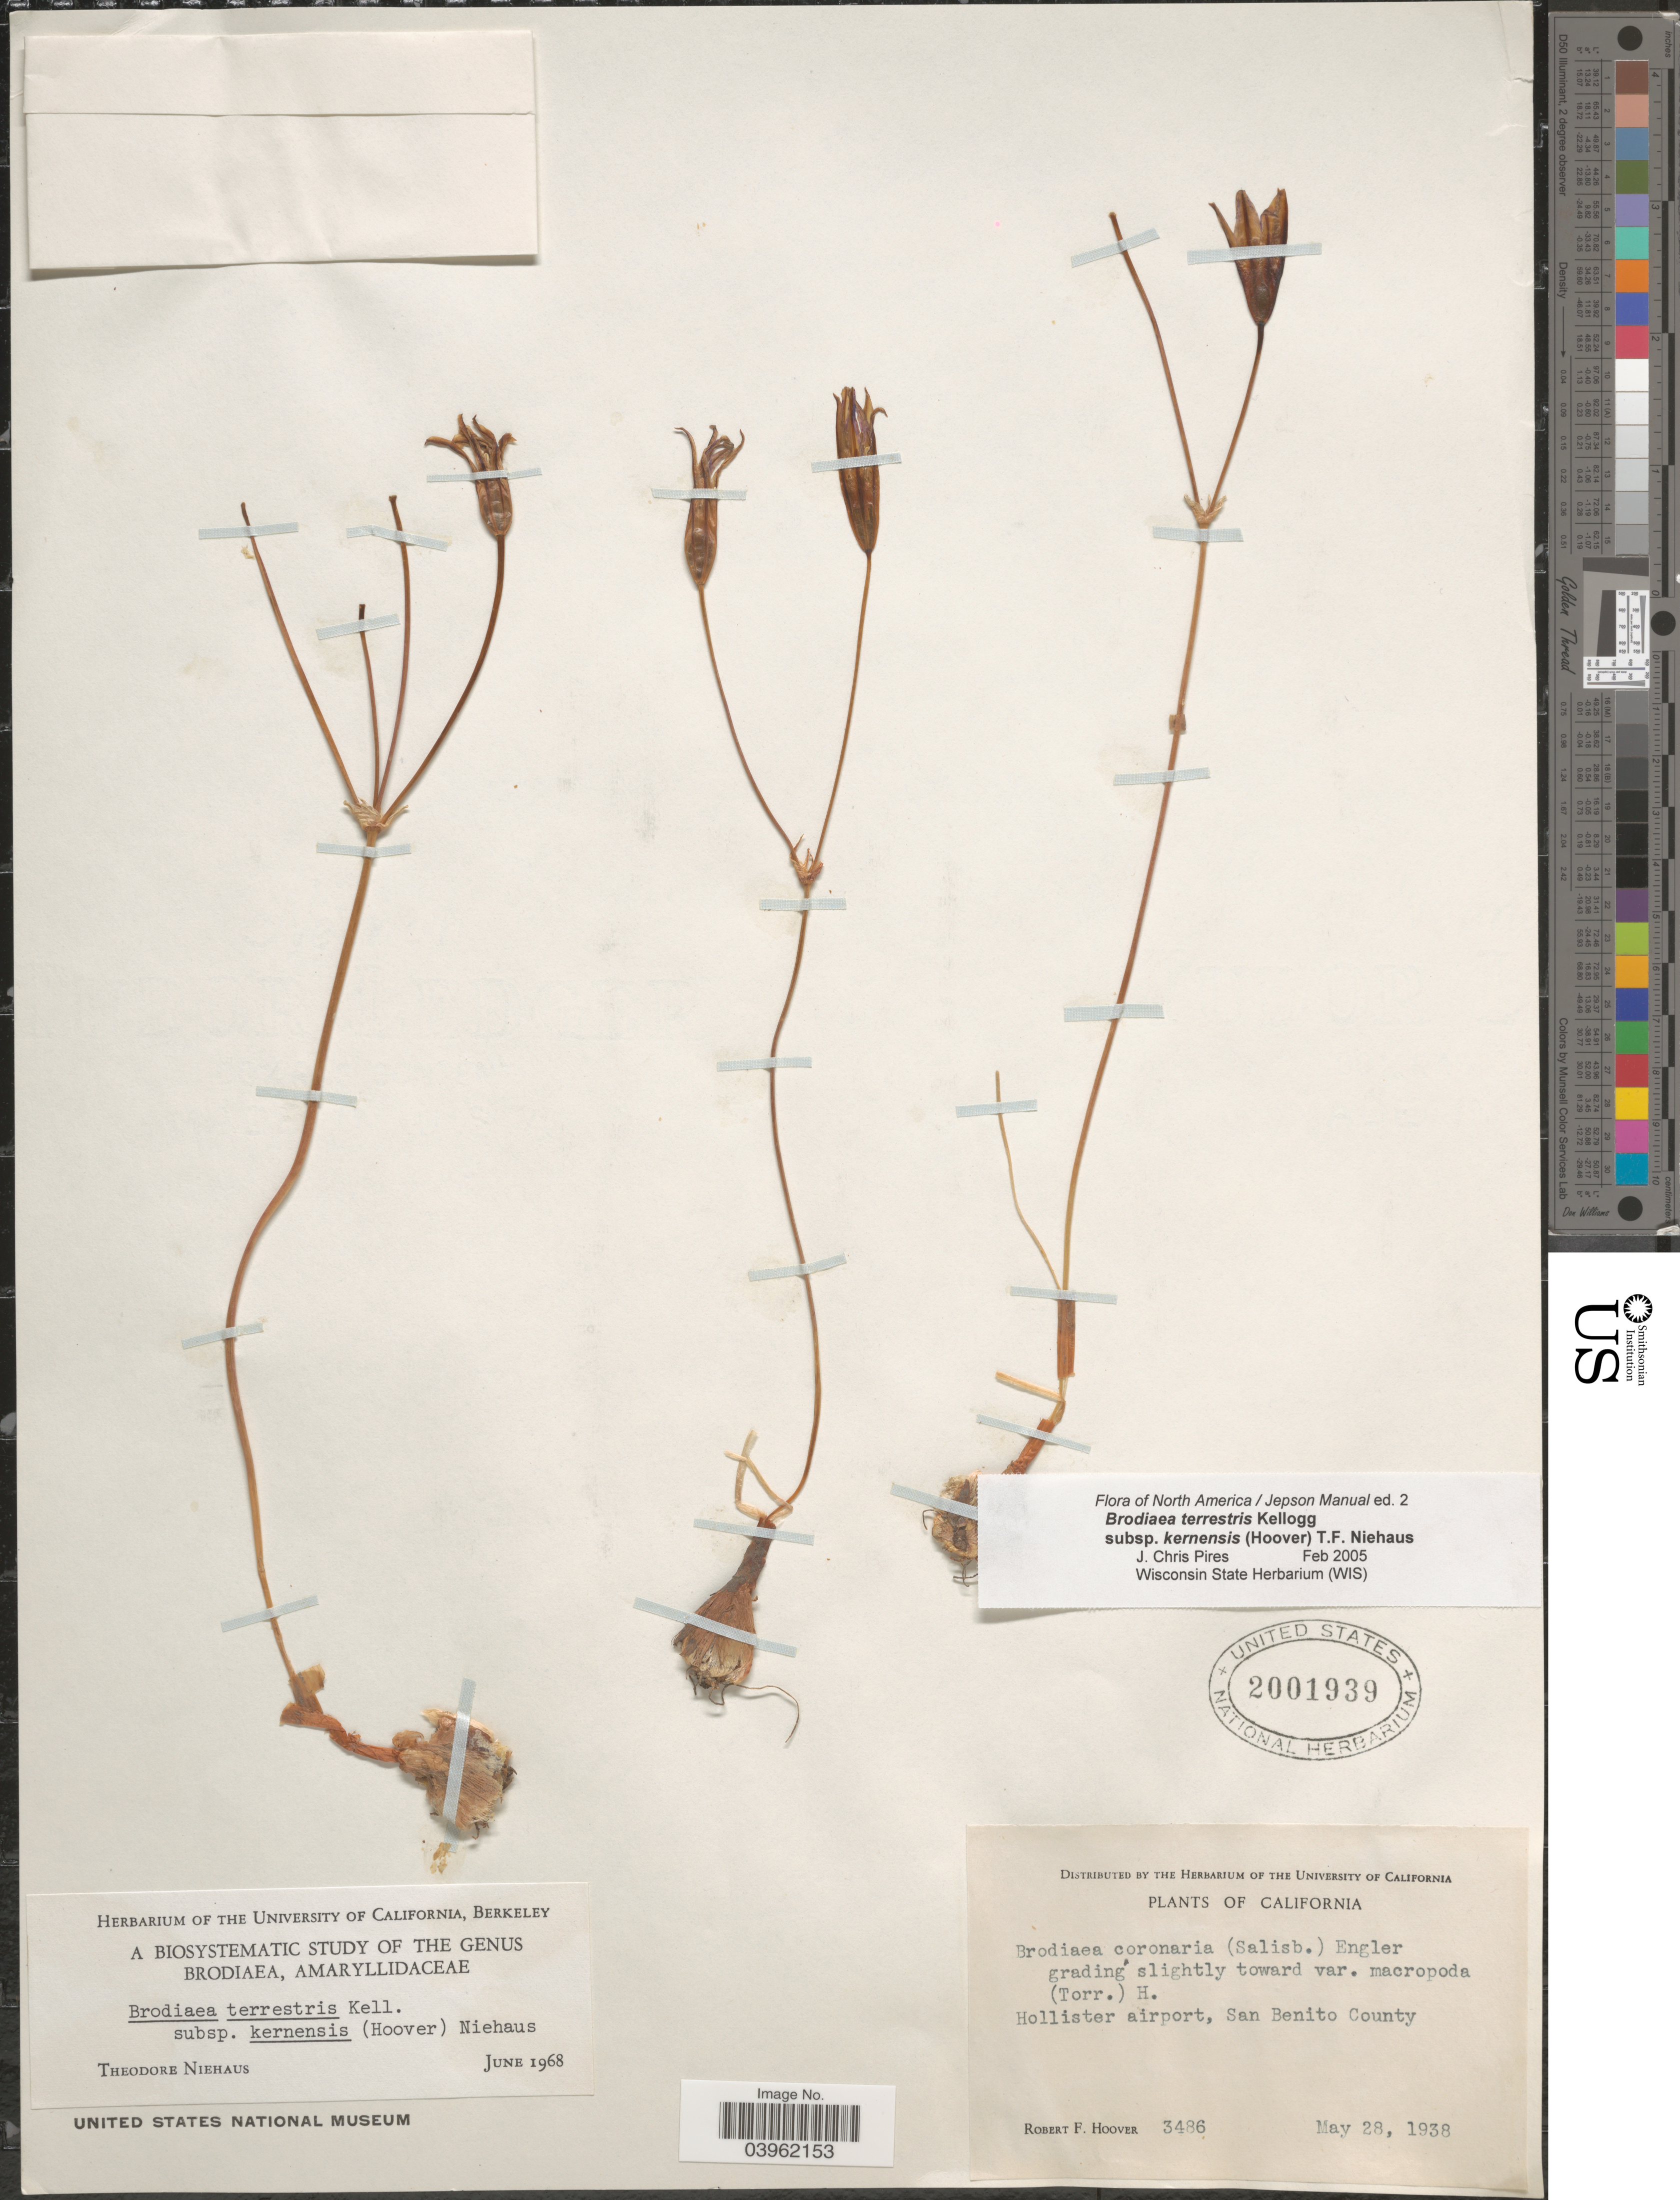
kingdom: Plantae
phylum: Tracheophyta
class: Liliopsida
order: Asparagales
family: Asparagaceae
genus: Brodiaea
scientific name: Brodiaea terrestris subsp. kernensis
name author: (Hoover) T.F. Niehaus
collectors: R. F. Hoover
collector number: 3486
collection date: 1938-05-28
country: United States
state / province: California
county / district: San Benito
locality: Hollister airport, San Benito County.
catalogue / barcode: US 2001939